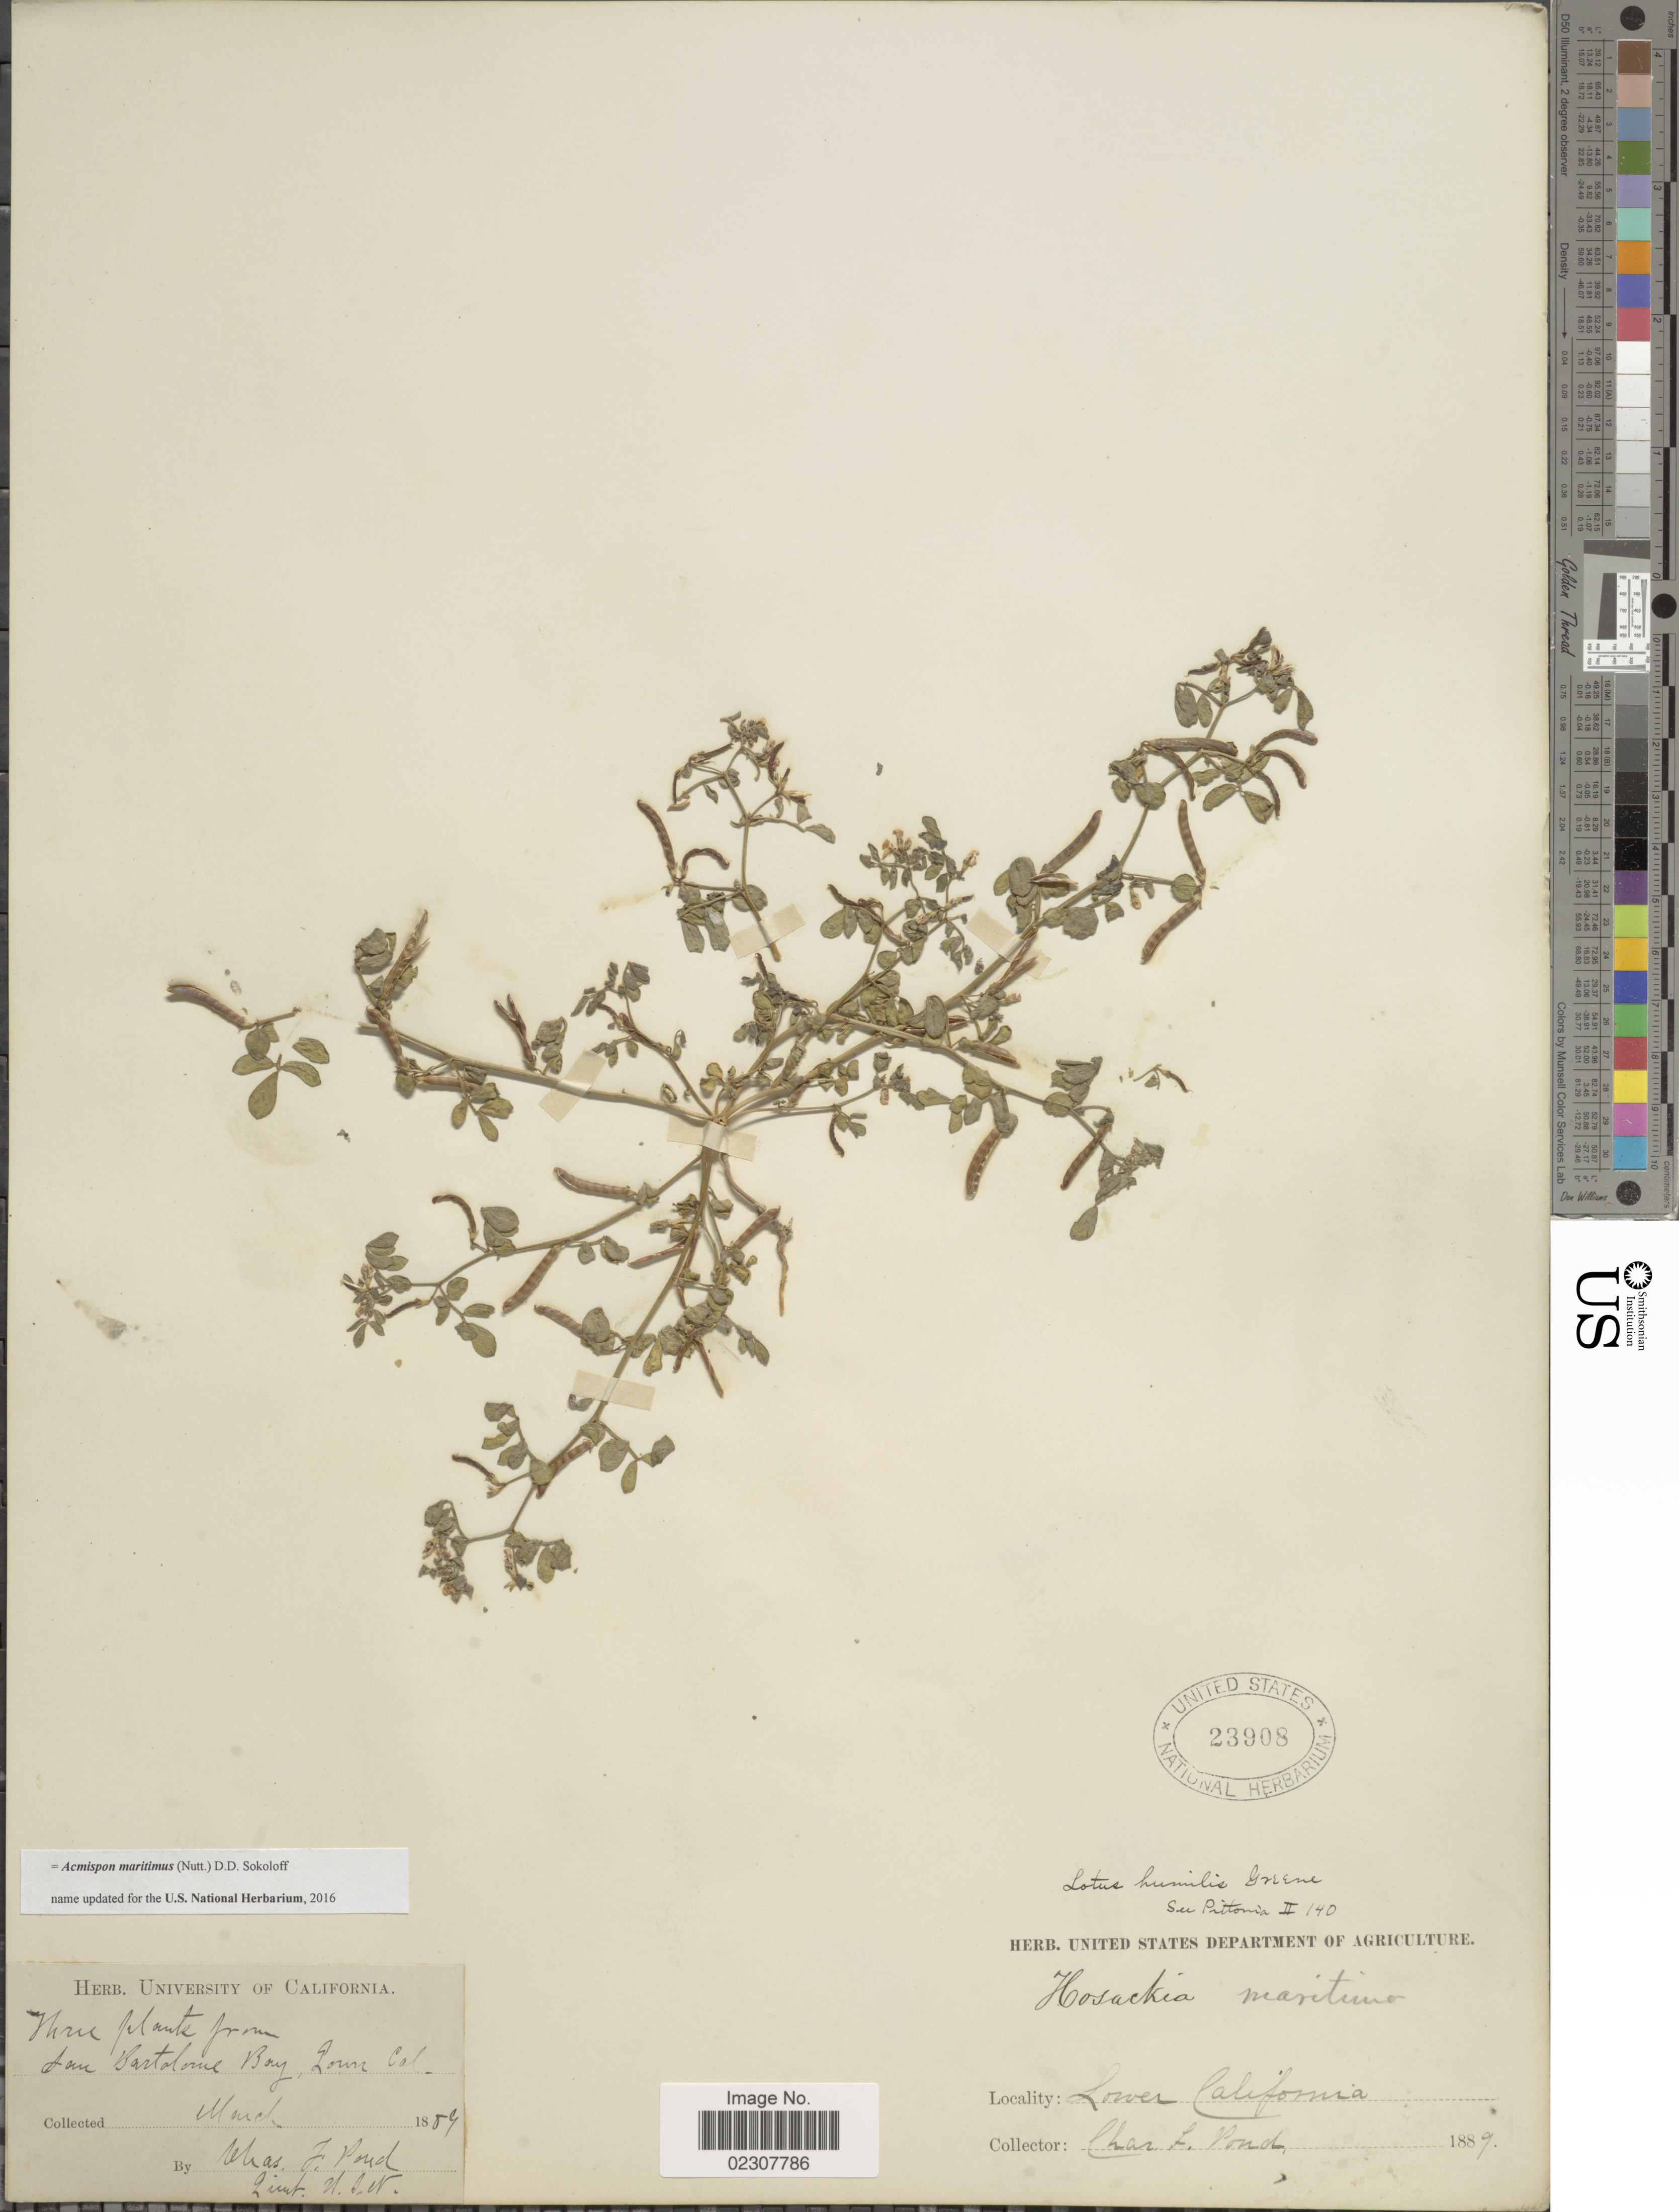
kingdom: Plantae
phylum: Tracheophyta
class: Magnoliopsida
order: Fabales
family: Fabaceae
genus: Acmispon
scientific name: Acmispon maritimus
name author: (Nutt.) D.D. Sokoloff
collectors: C. Pond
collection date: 1889-03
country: Mexico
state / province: Baja California Sur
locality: San Barteolome Bay, Lower Cal.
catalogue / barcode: US 23908